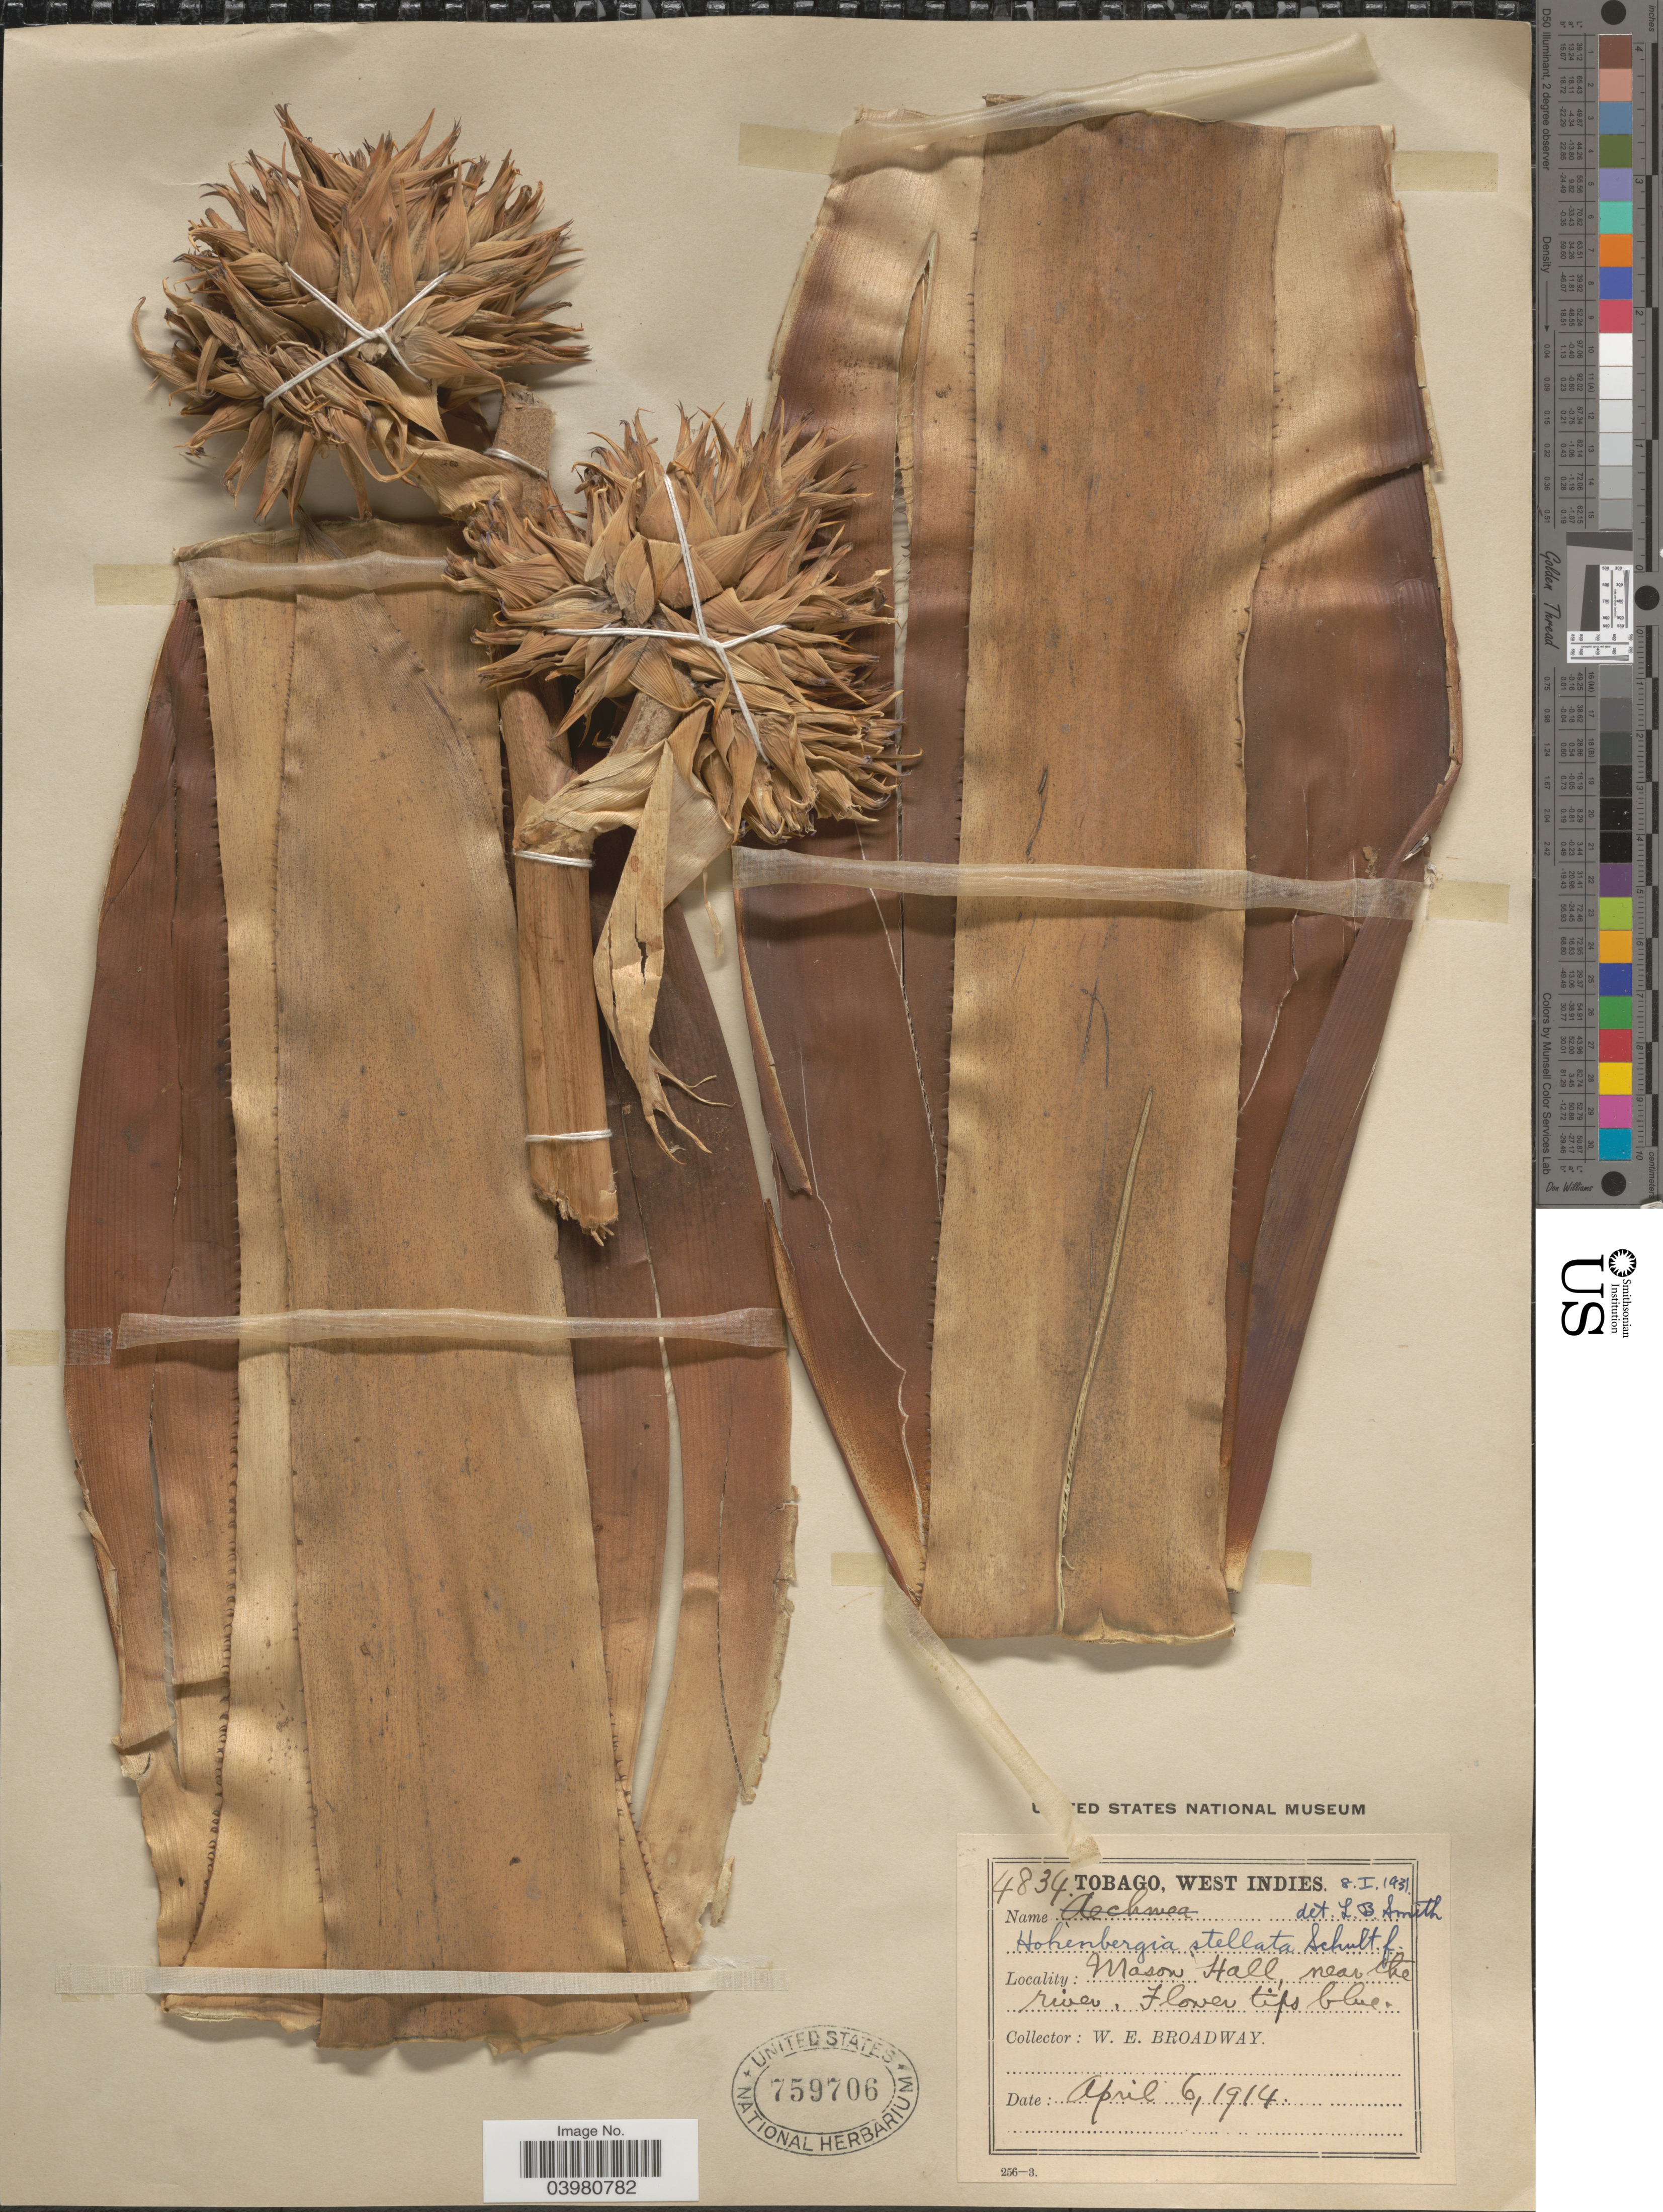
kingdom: Plantae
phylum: Tracheophyta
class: Liliopsida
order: Poales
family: Bromeliaceae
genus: Hohenbergia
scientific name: Hohenbergia stellata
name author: Schult. & Schult. f.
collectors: W. E. Broadway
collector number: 4834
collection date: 1914-04-06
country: Trinidad and Tobago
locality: Tobago, West Indies. Mason Hall, near the river.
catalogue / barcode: US 759706